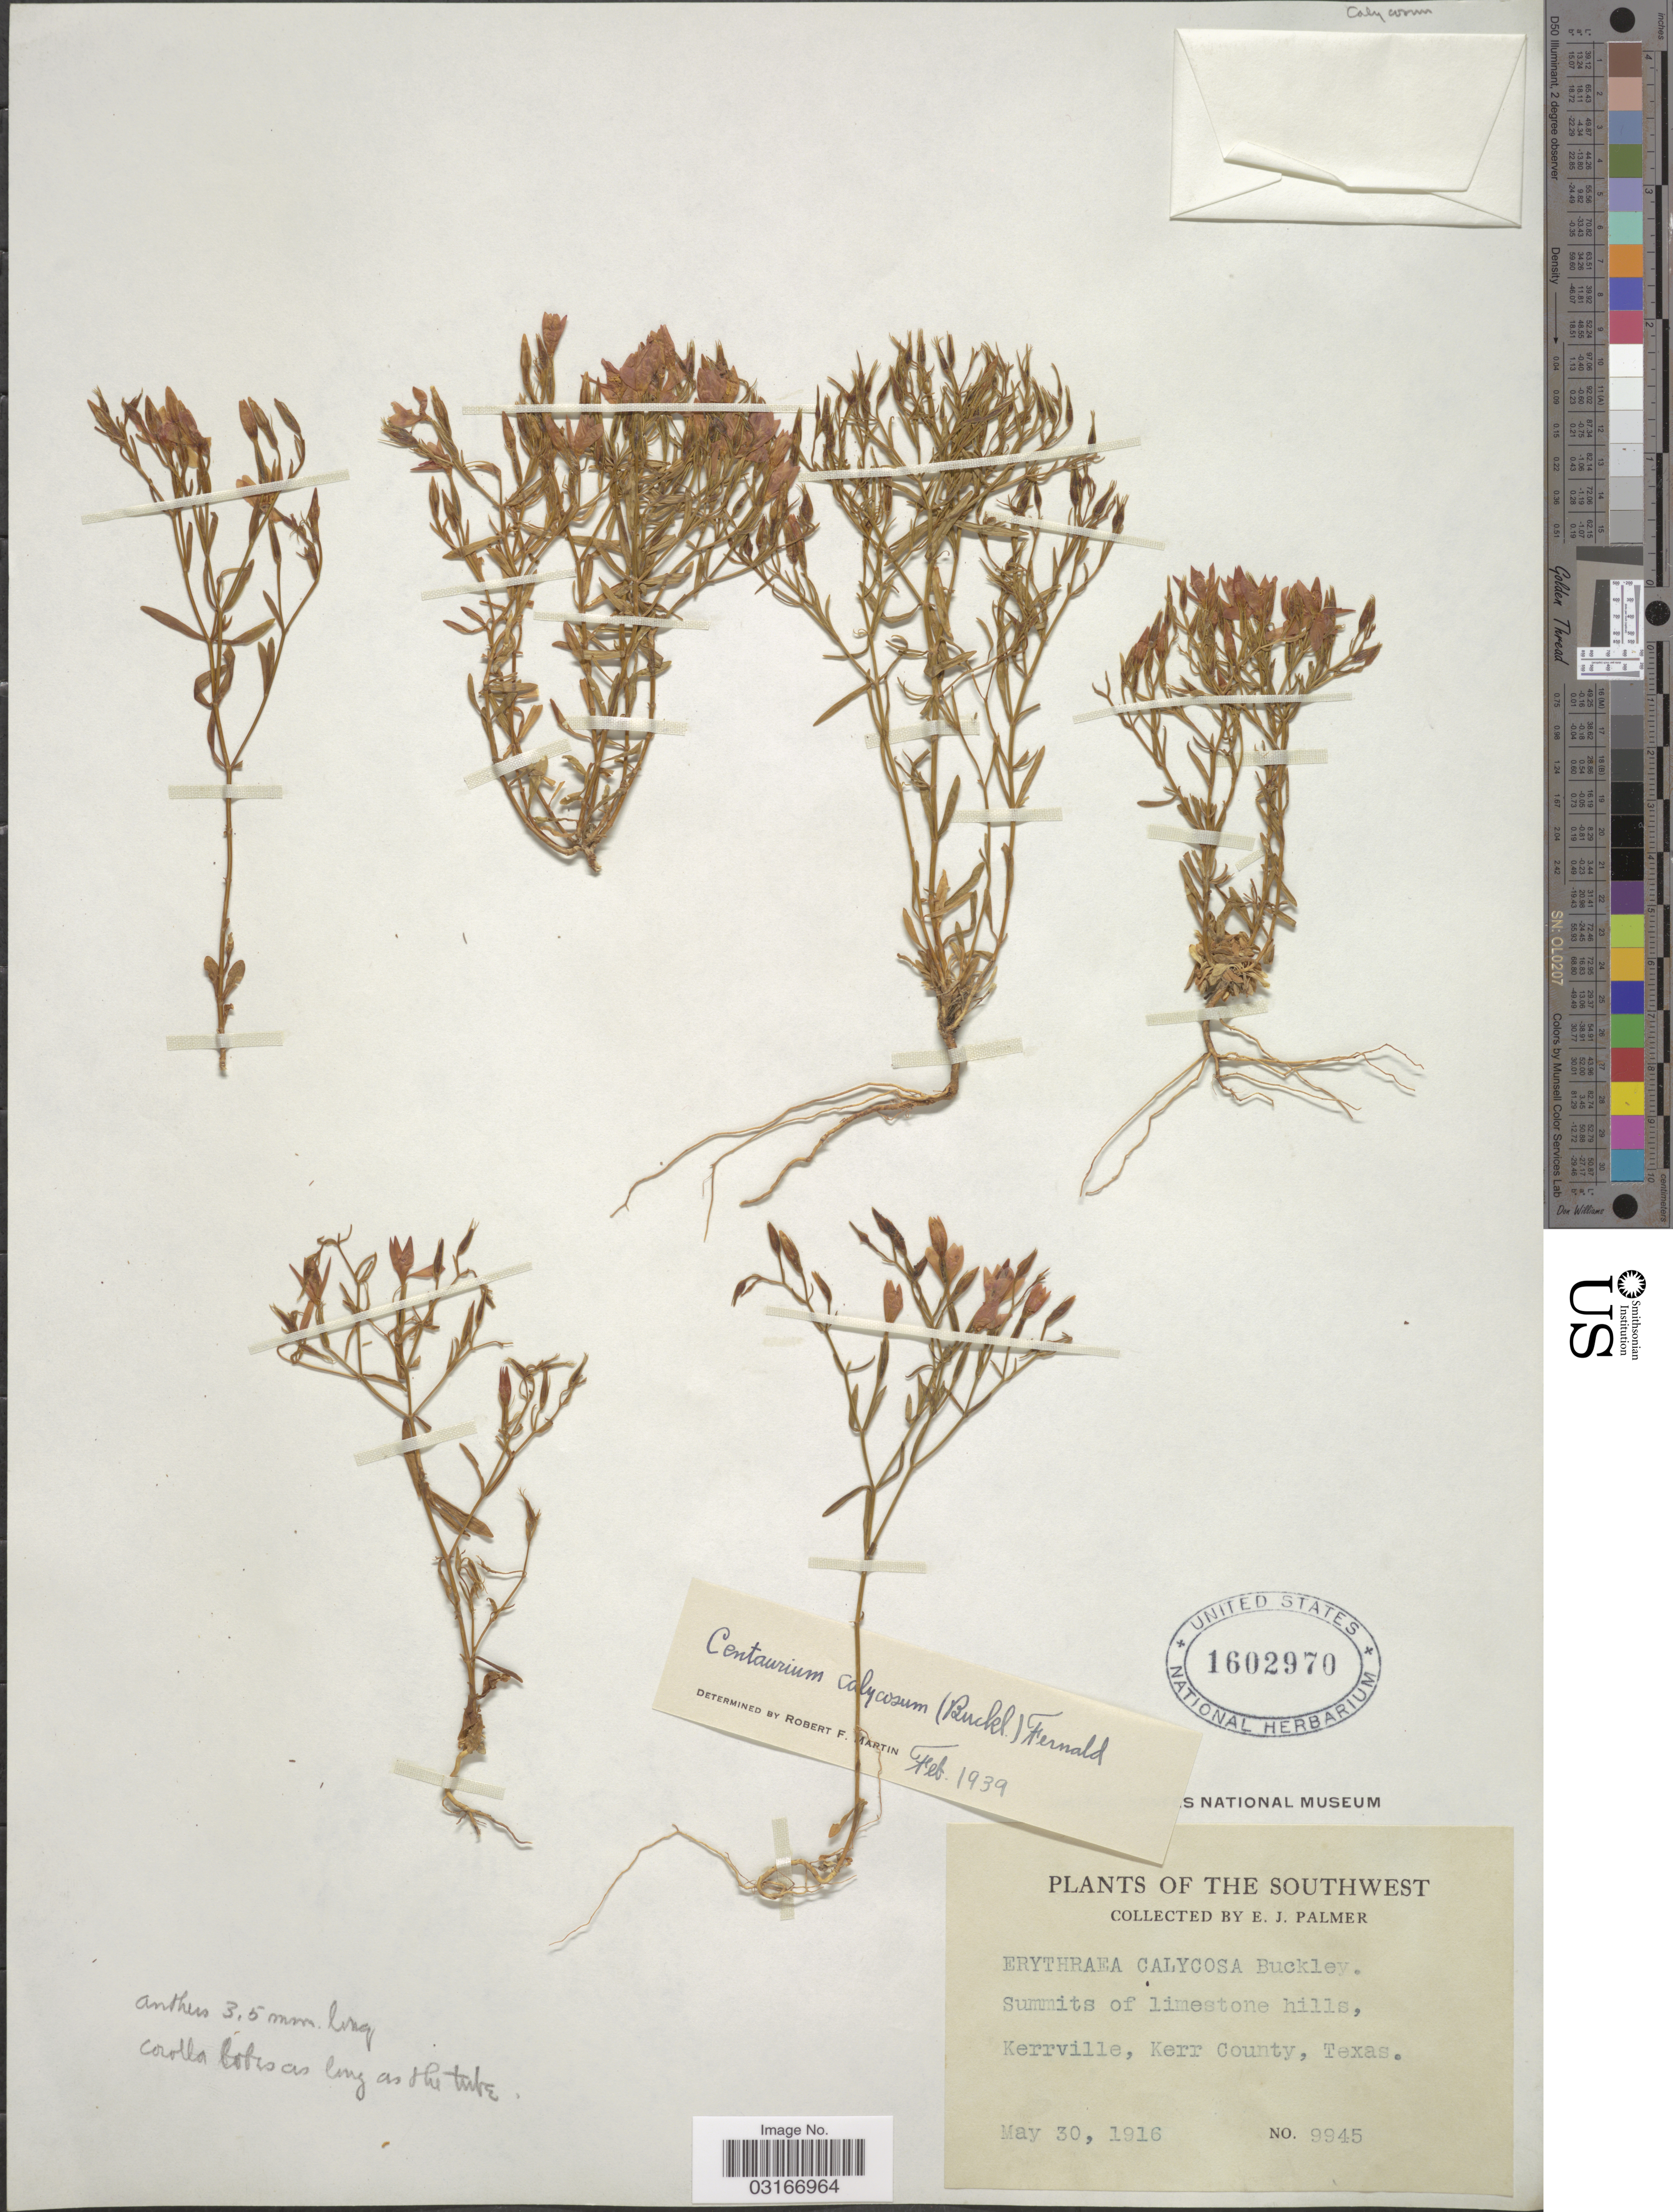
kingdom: Plantae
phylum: Tracheophyta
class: Magnoliopsida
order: Gentianales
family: Gentianaceae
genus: Centaurium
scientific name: Centaurium calycosum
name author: (Buckley) Buckley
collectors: E. J. Palmer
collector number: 9945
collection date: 1916-05-30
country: United States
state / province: Texas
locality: The Southwest, Summits of limestone hills, Kerrville, Kerr County.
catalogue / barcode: US 1602970